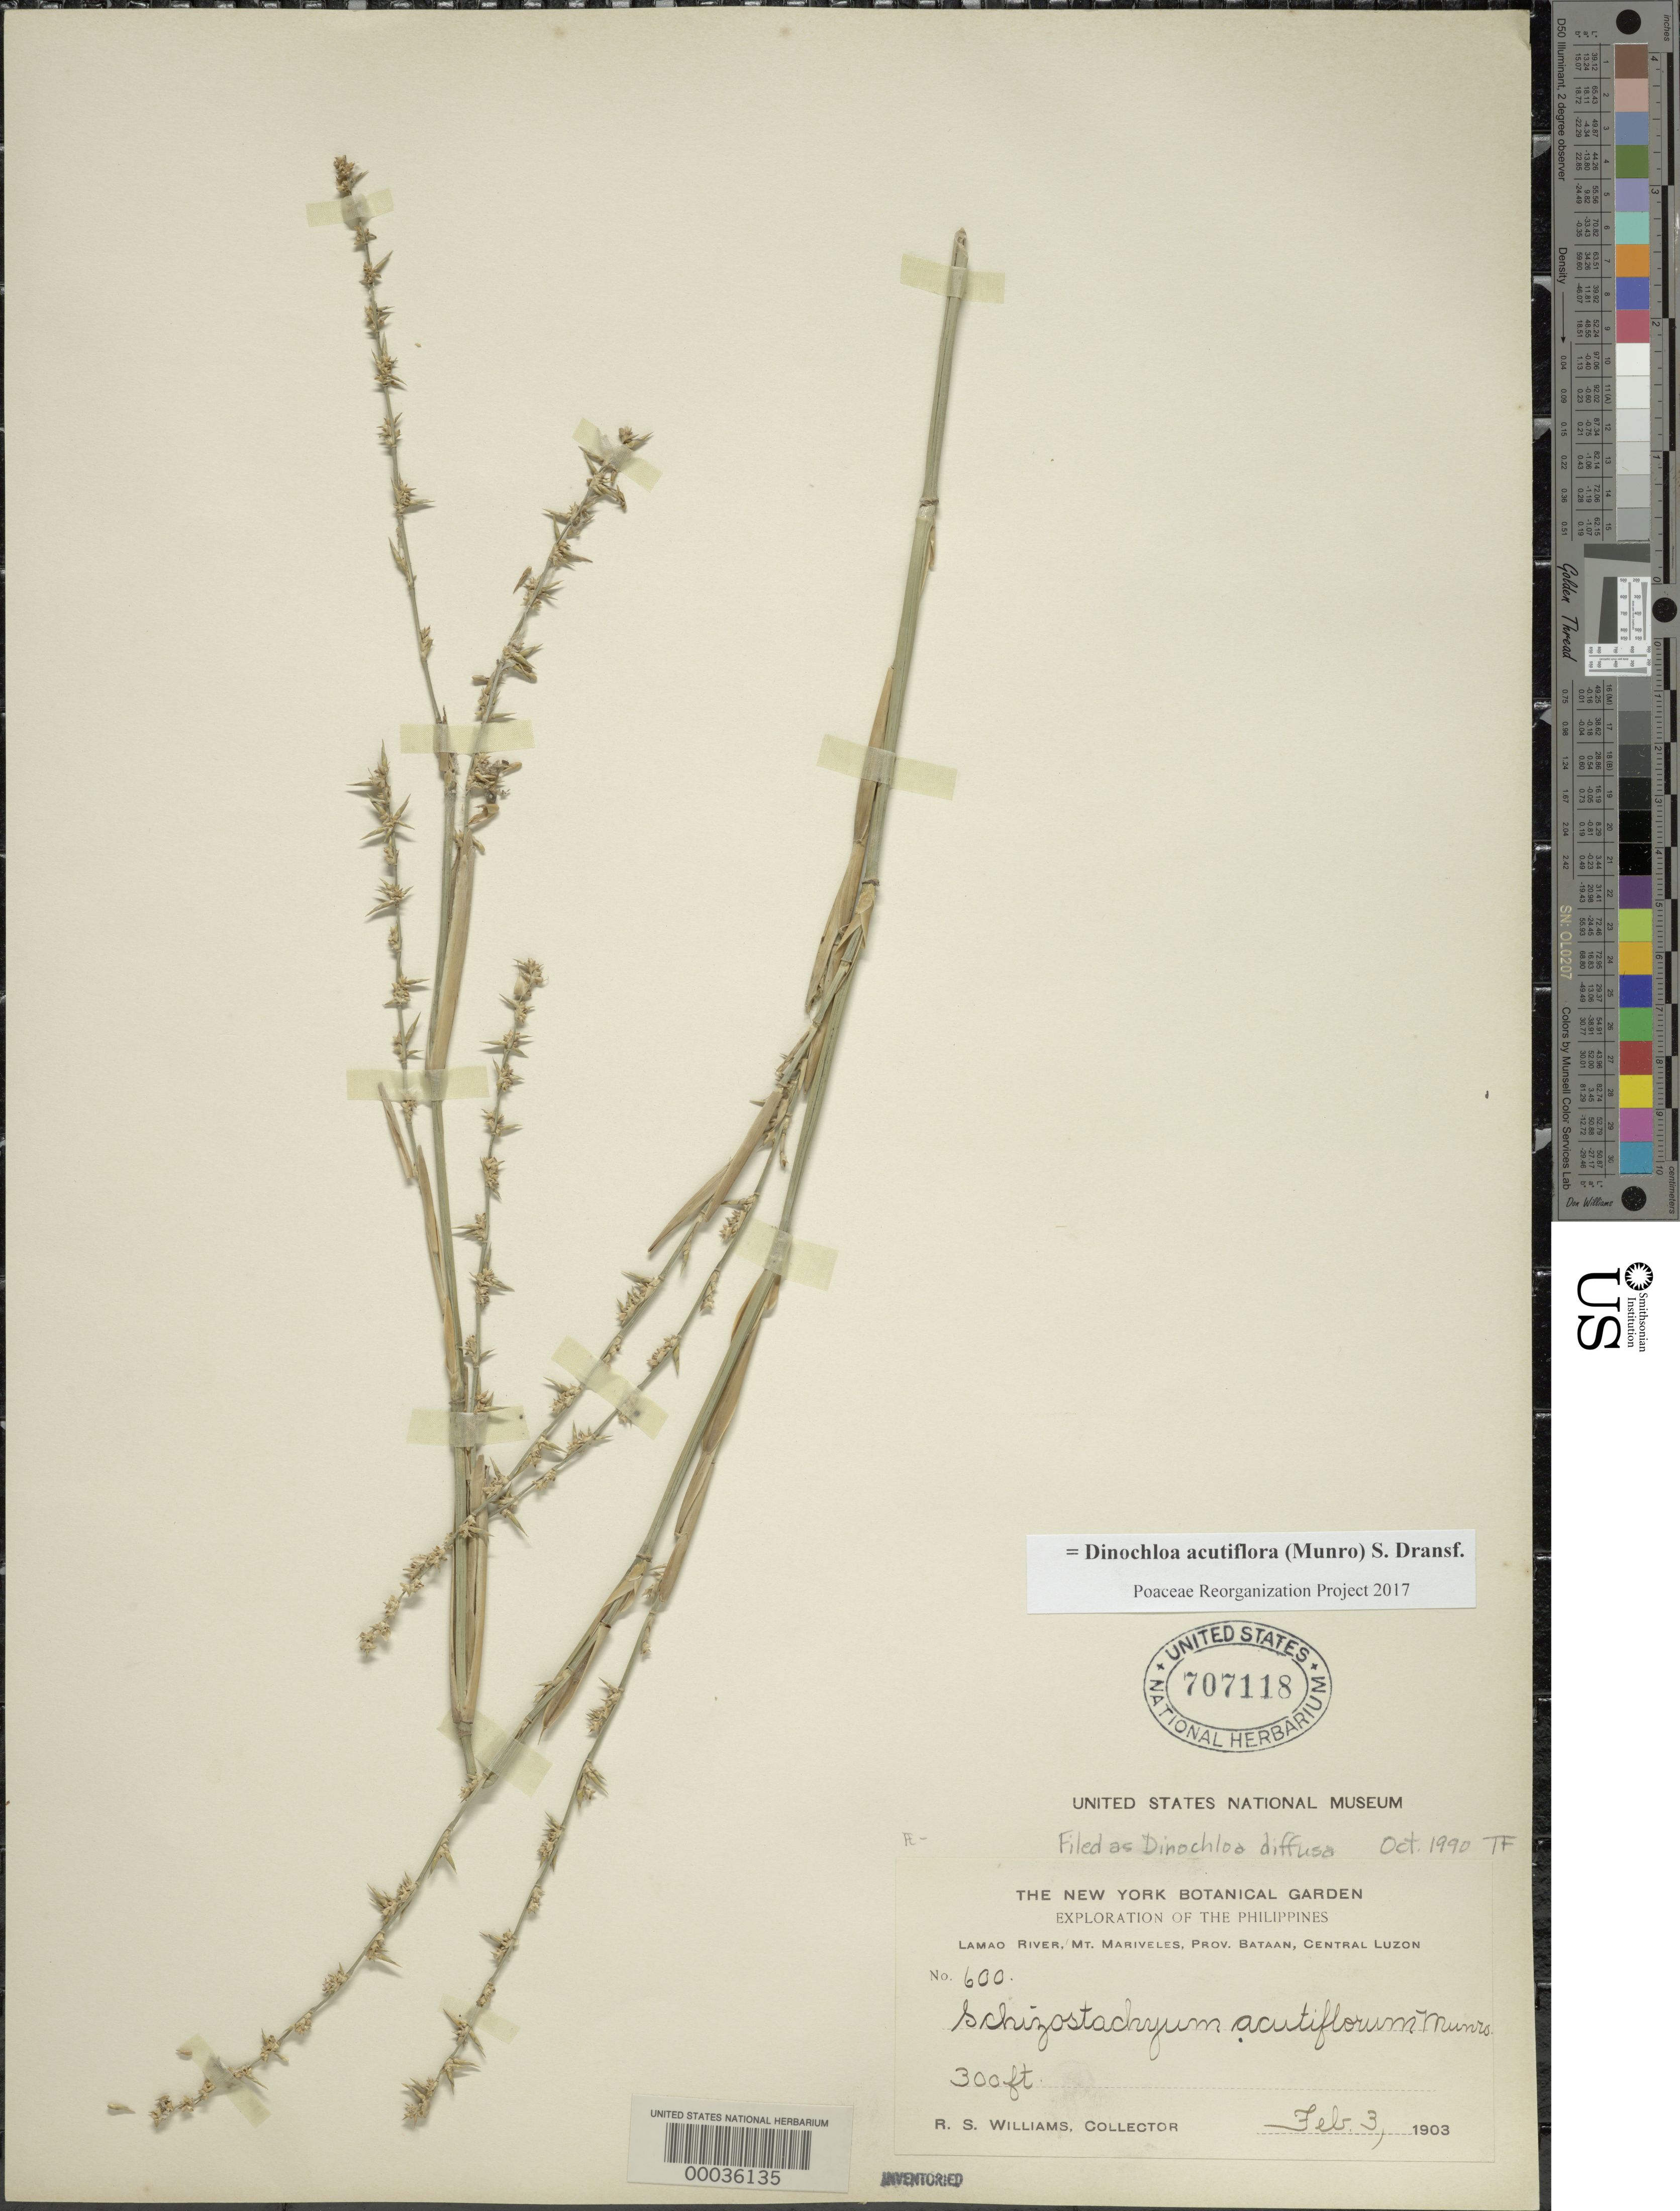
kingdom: Plantae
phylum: Tracheophyta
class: Liliopsida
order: Poales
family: Poaceae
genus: Dinochloa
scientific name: Dinochloa acutiflora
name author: (Munro) Soenarko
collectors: R. S. Williams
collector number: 600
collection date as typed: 03 Feb 1903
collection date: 1903-02-03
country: Philippines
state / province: Central Luzon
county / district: Bataan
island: Luzon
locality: Lamao River, Mt. Mariveles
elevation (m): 92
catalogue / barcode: US 707118